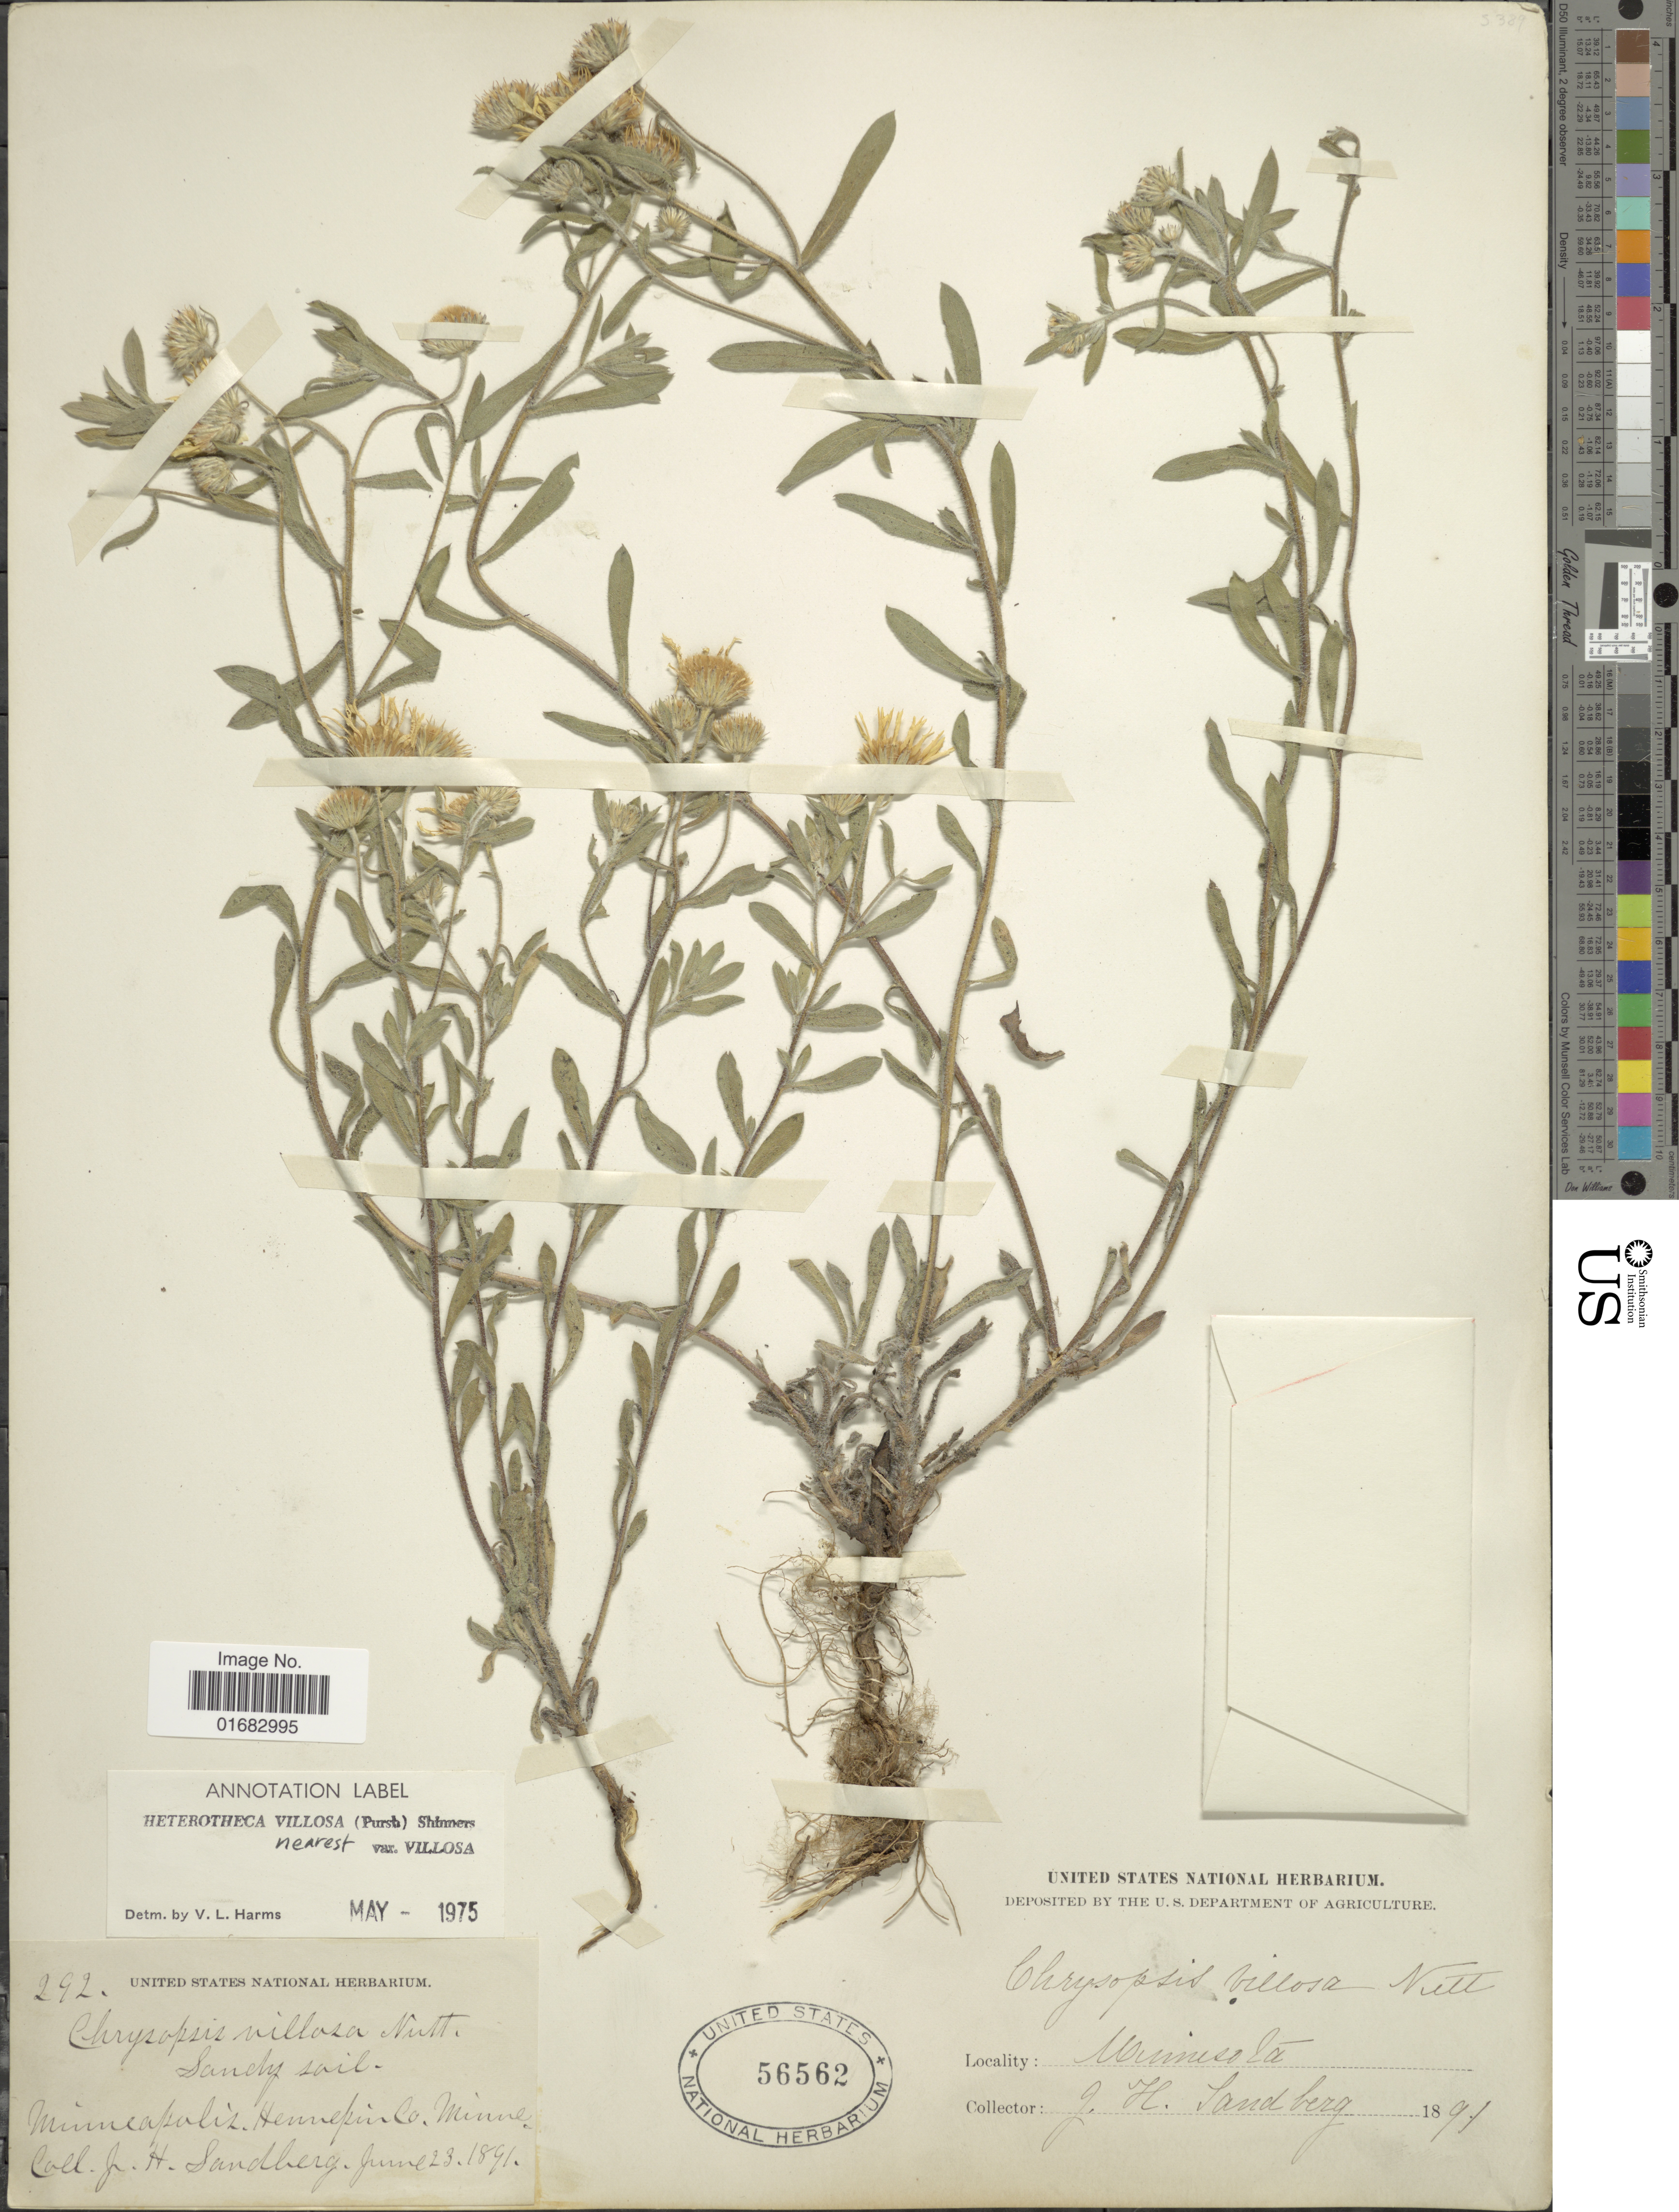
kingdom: Plantae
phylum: Tracheophyta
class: Magnoliopsida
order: Asterales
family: Asteraceae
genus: Heterotheca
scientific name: Heterotheca villosa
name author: (Pursh) Shinners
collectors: J. H. Sandberg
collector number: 292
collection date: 1891-06-23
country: United States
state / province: Minnesota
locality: Minneapolis, Hennepin Co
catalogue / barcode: US 56562